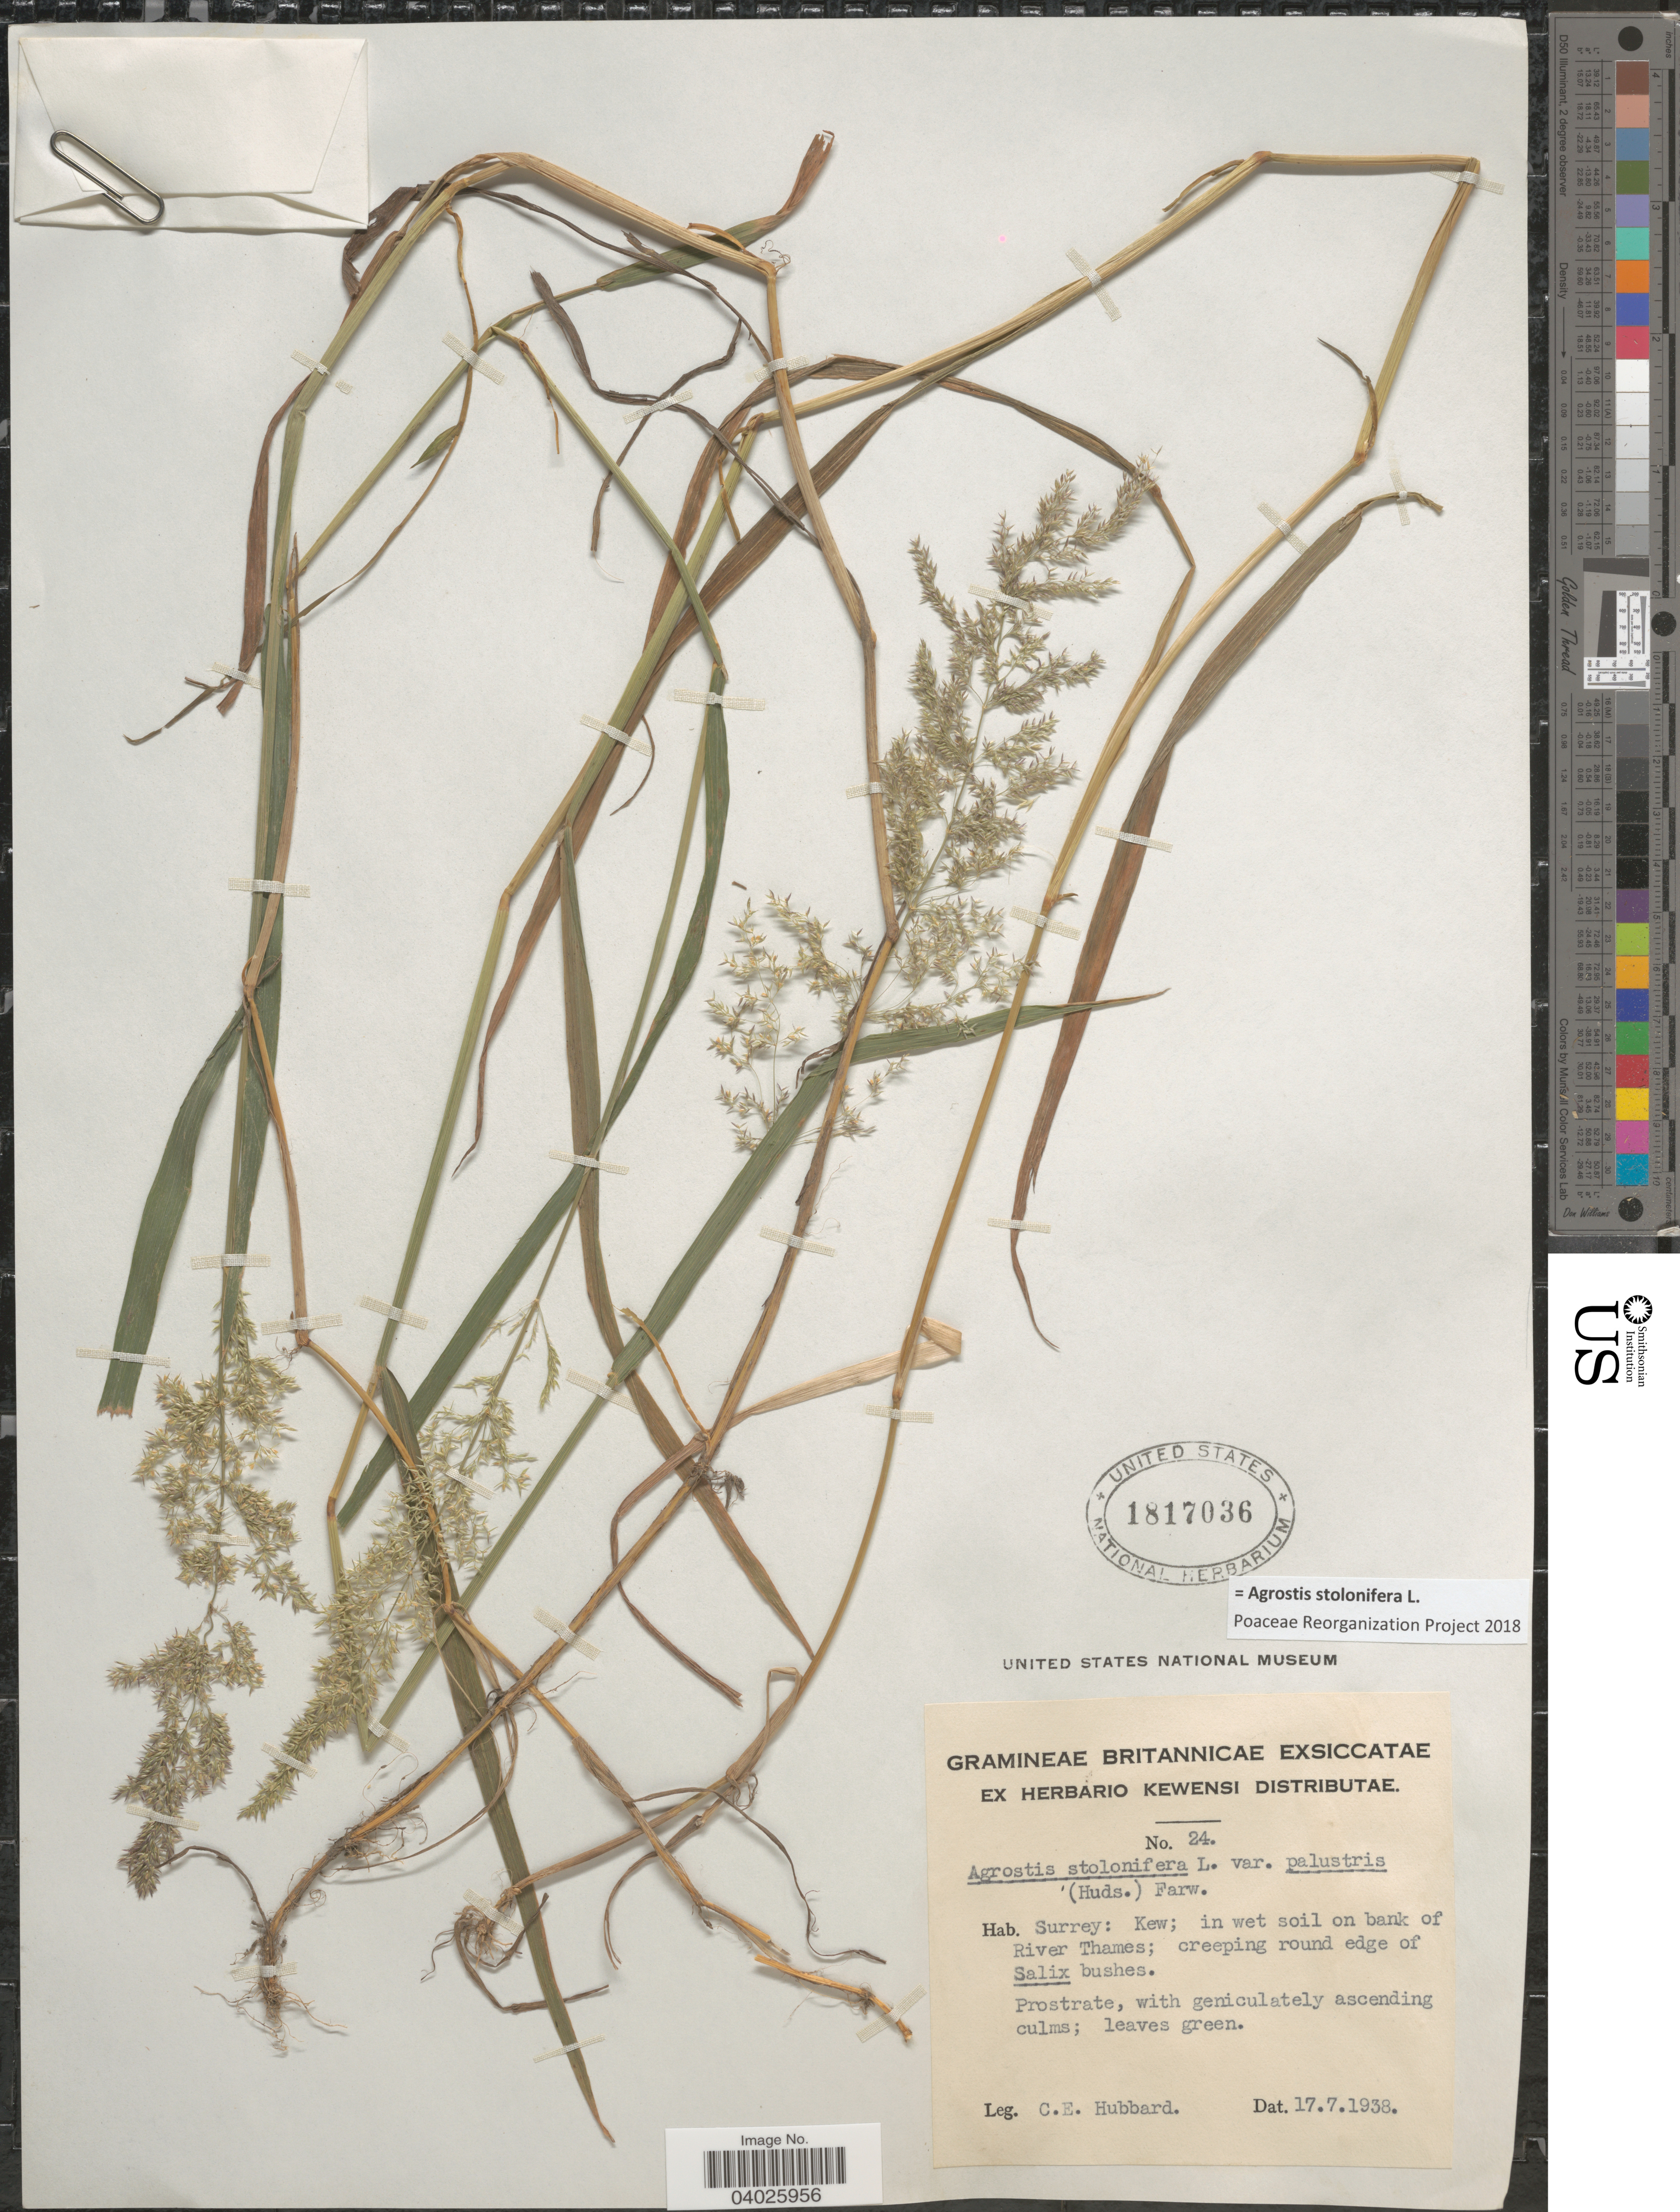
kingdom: Plantae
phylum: Tracheophyta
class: Liliopsida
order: Poales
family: Poaceae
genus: Agrostis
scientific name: Agrostis stolonifera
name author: L.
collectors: C. E. Hubbard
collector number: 24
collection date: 1938-07-17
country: United Kingdom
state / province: England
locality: Surrey: Kew; in wet soil on bank of River Thames.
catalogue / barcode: US 1817036